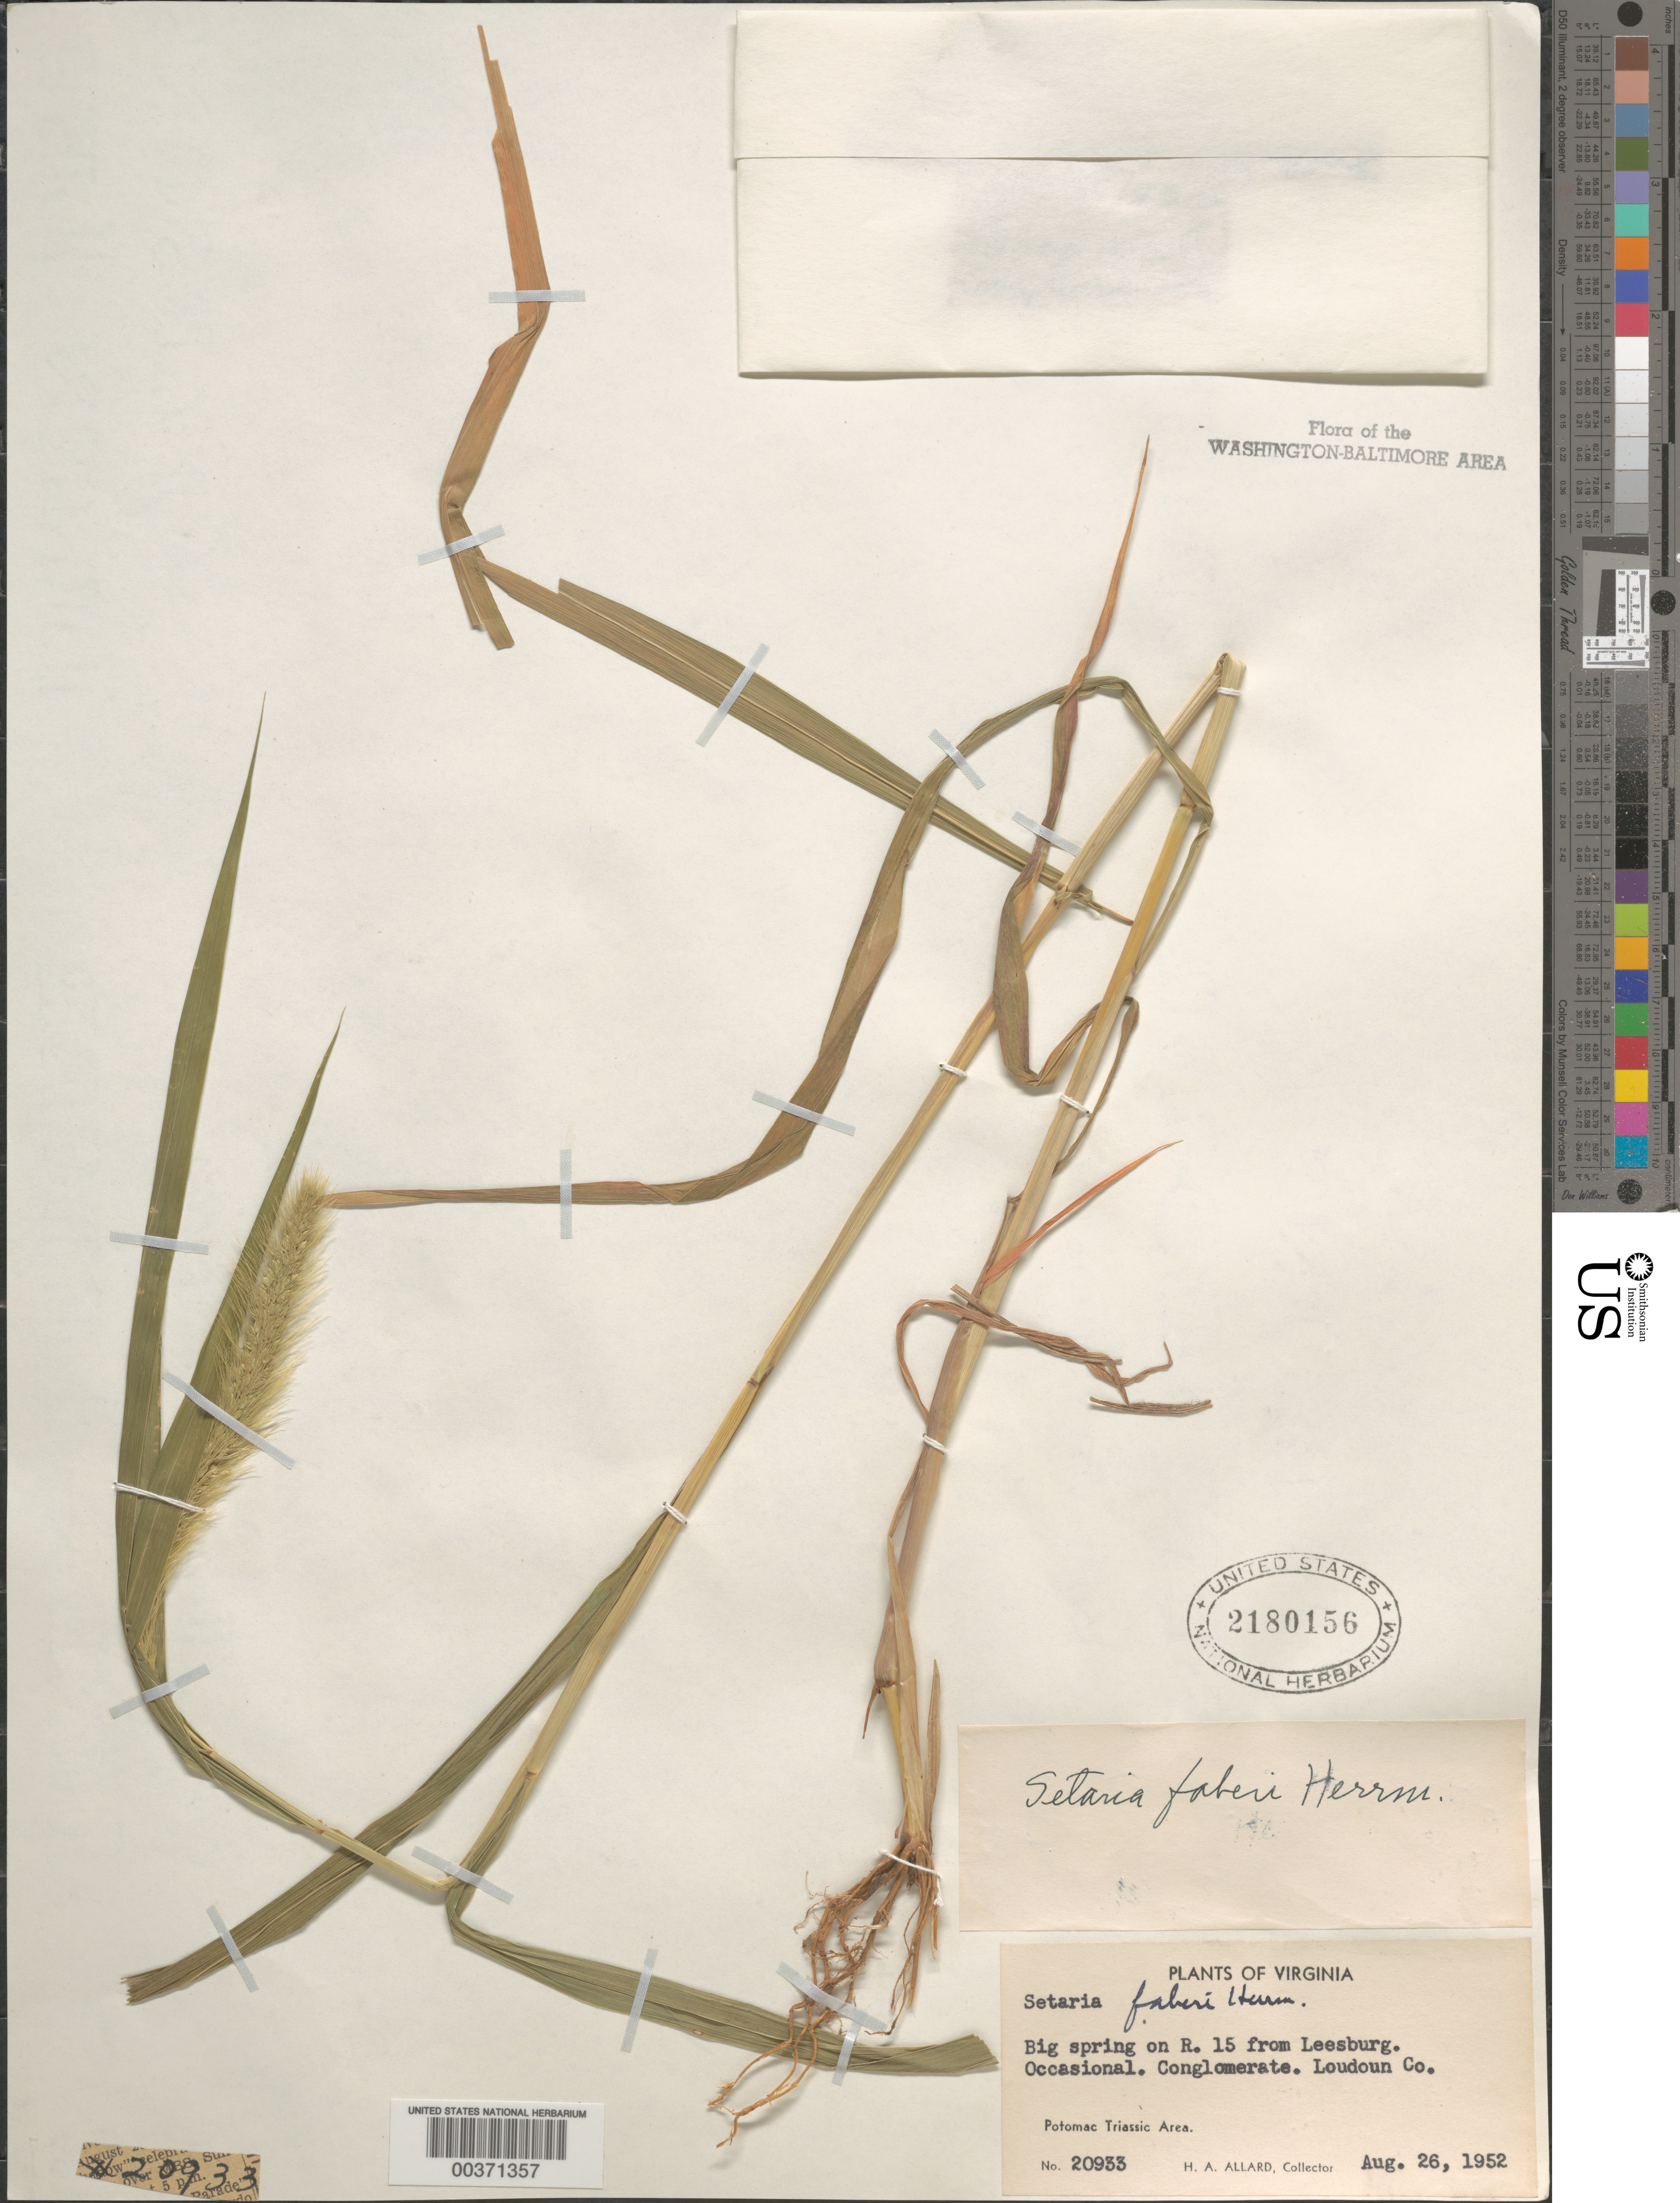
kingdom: Plantae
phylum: Tracheophyta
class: Liliopsida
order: Poales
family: Poaceae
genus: Setaria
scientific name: Setaria faberi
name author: R.A.W. Herrm.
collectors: H. A. Allard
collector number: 20933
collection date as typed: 26 Aug 1952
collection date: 1952-08-26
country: United States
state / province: Virginia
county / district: Loudoun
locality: Spring on Route 15 from Leesburg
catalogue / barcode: US 2180156